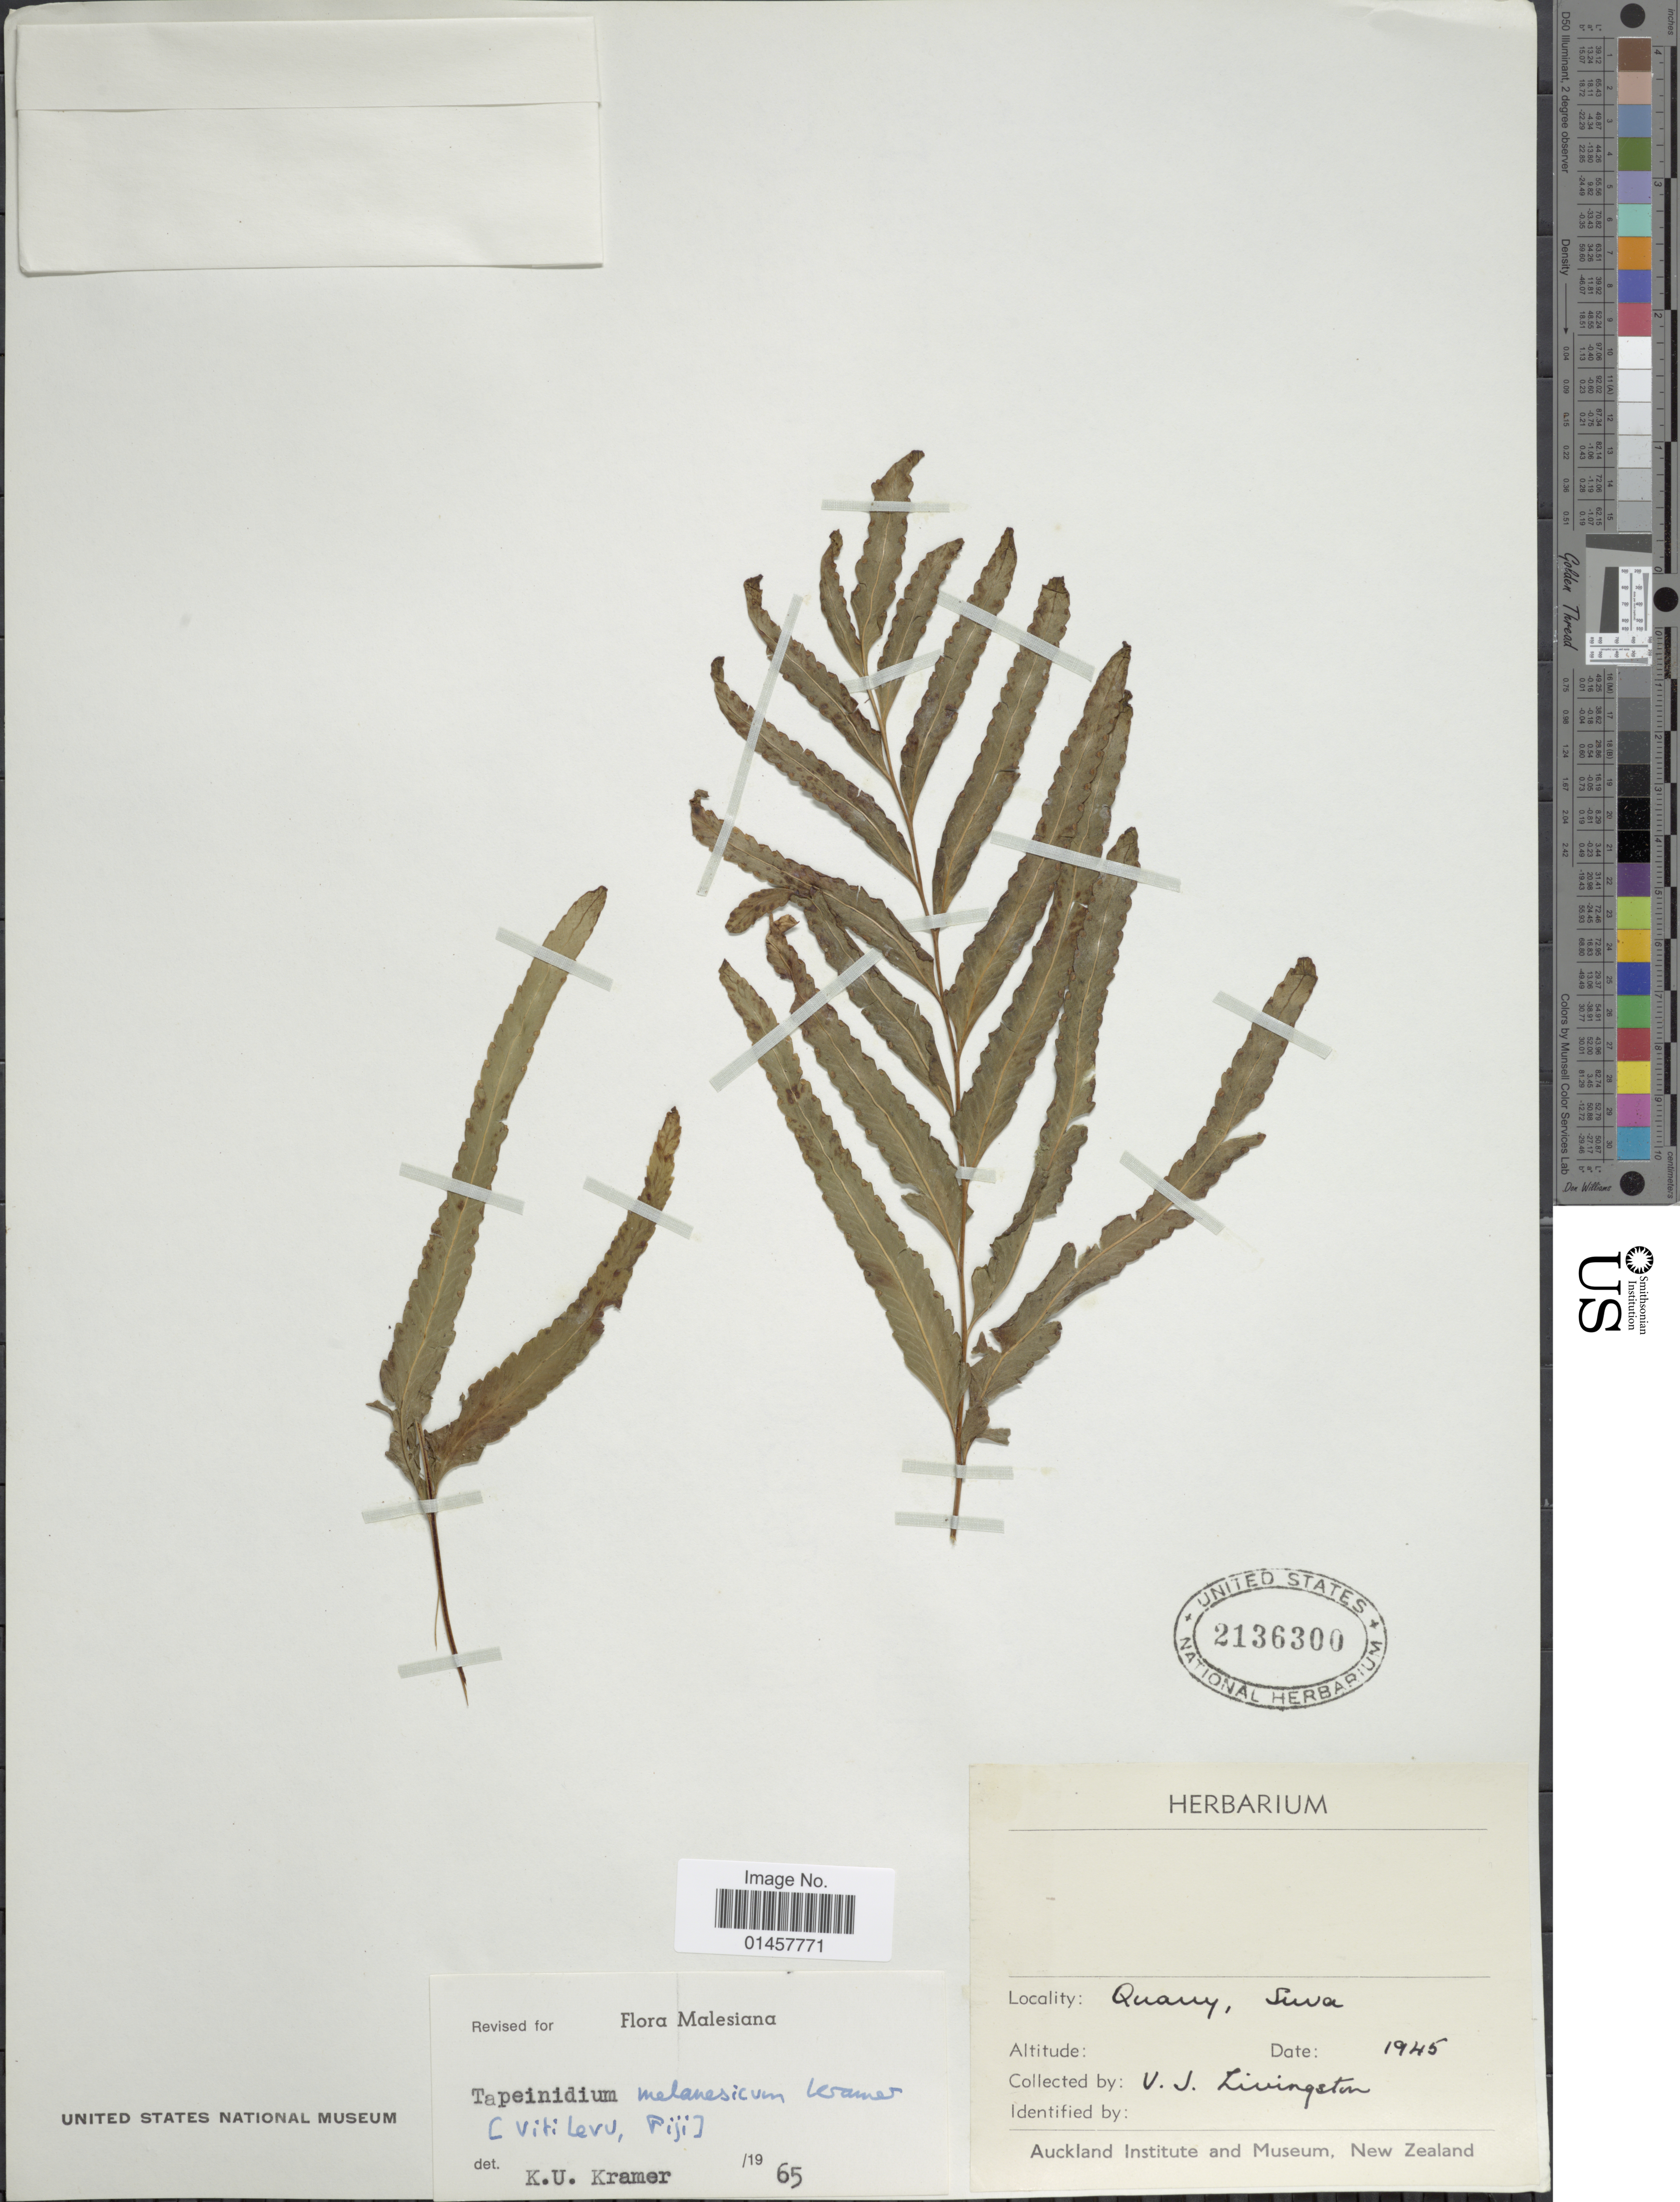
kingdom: Plantae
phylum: Tracheophyta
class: Polypodiopsida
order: Polypodiales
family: Lindsaeaceae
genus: Tapeinidium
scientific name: Tapeinidium melanesicum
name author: K.U. Kramer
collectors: V. Livingston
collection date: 1945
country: Fiji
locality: Quarry, Suva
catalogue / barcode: US 2136300